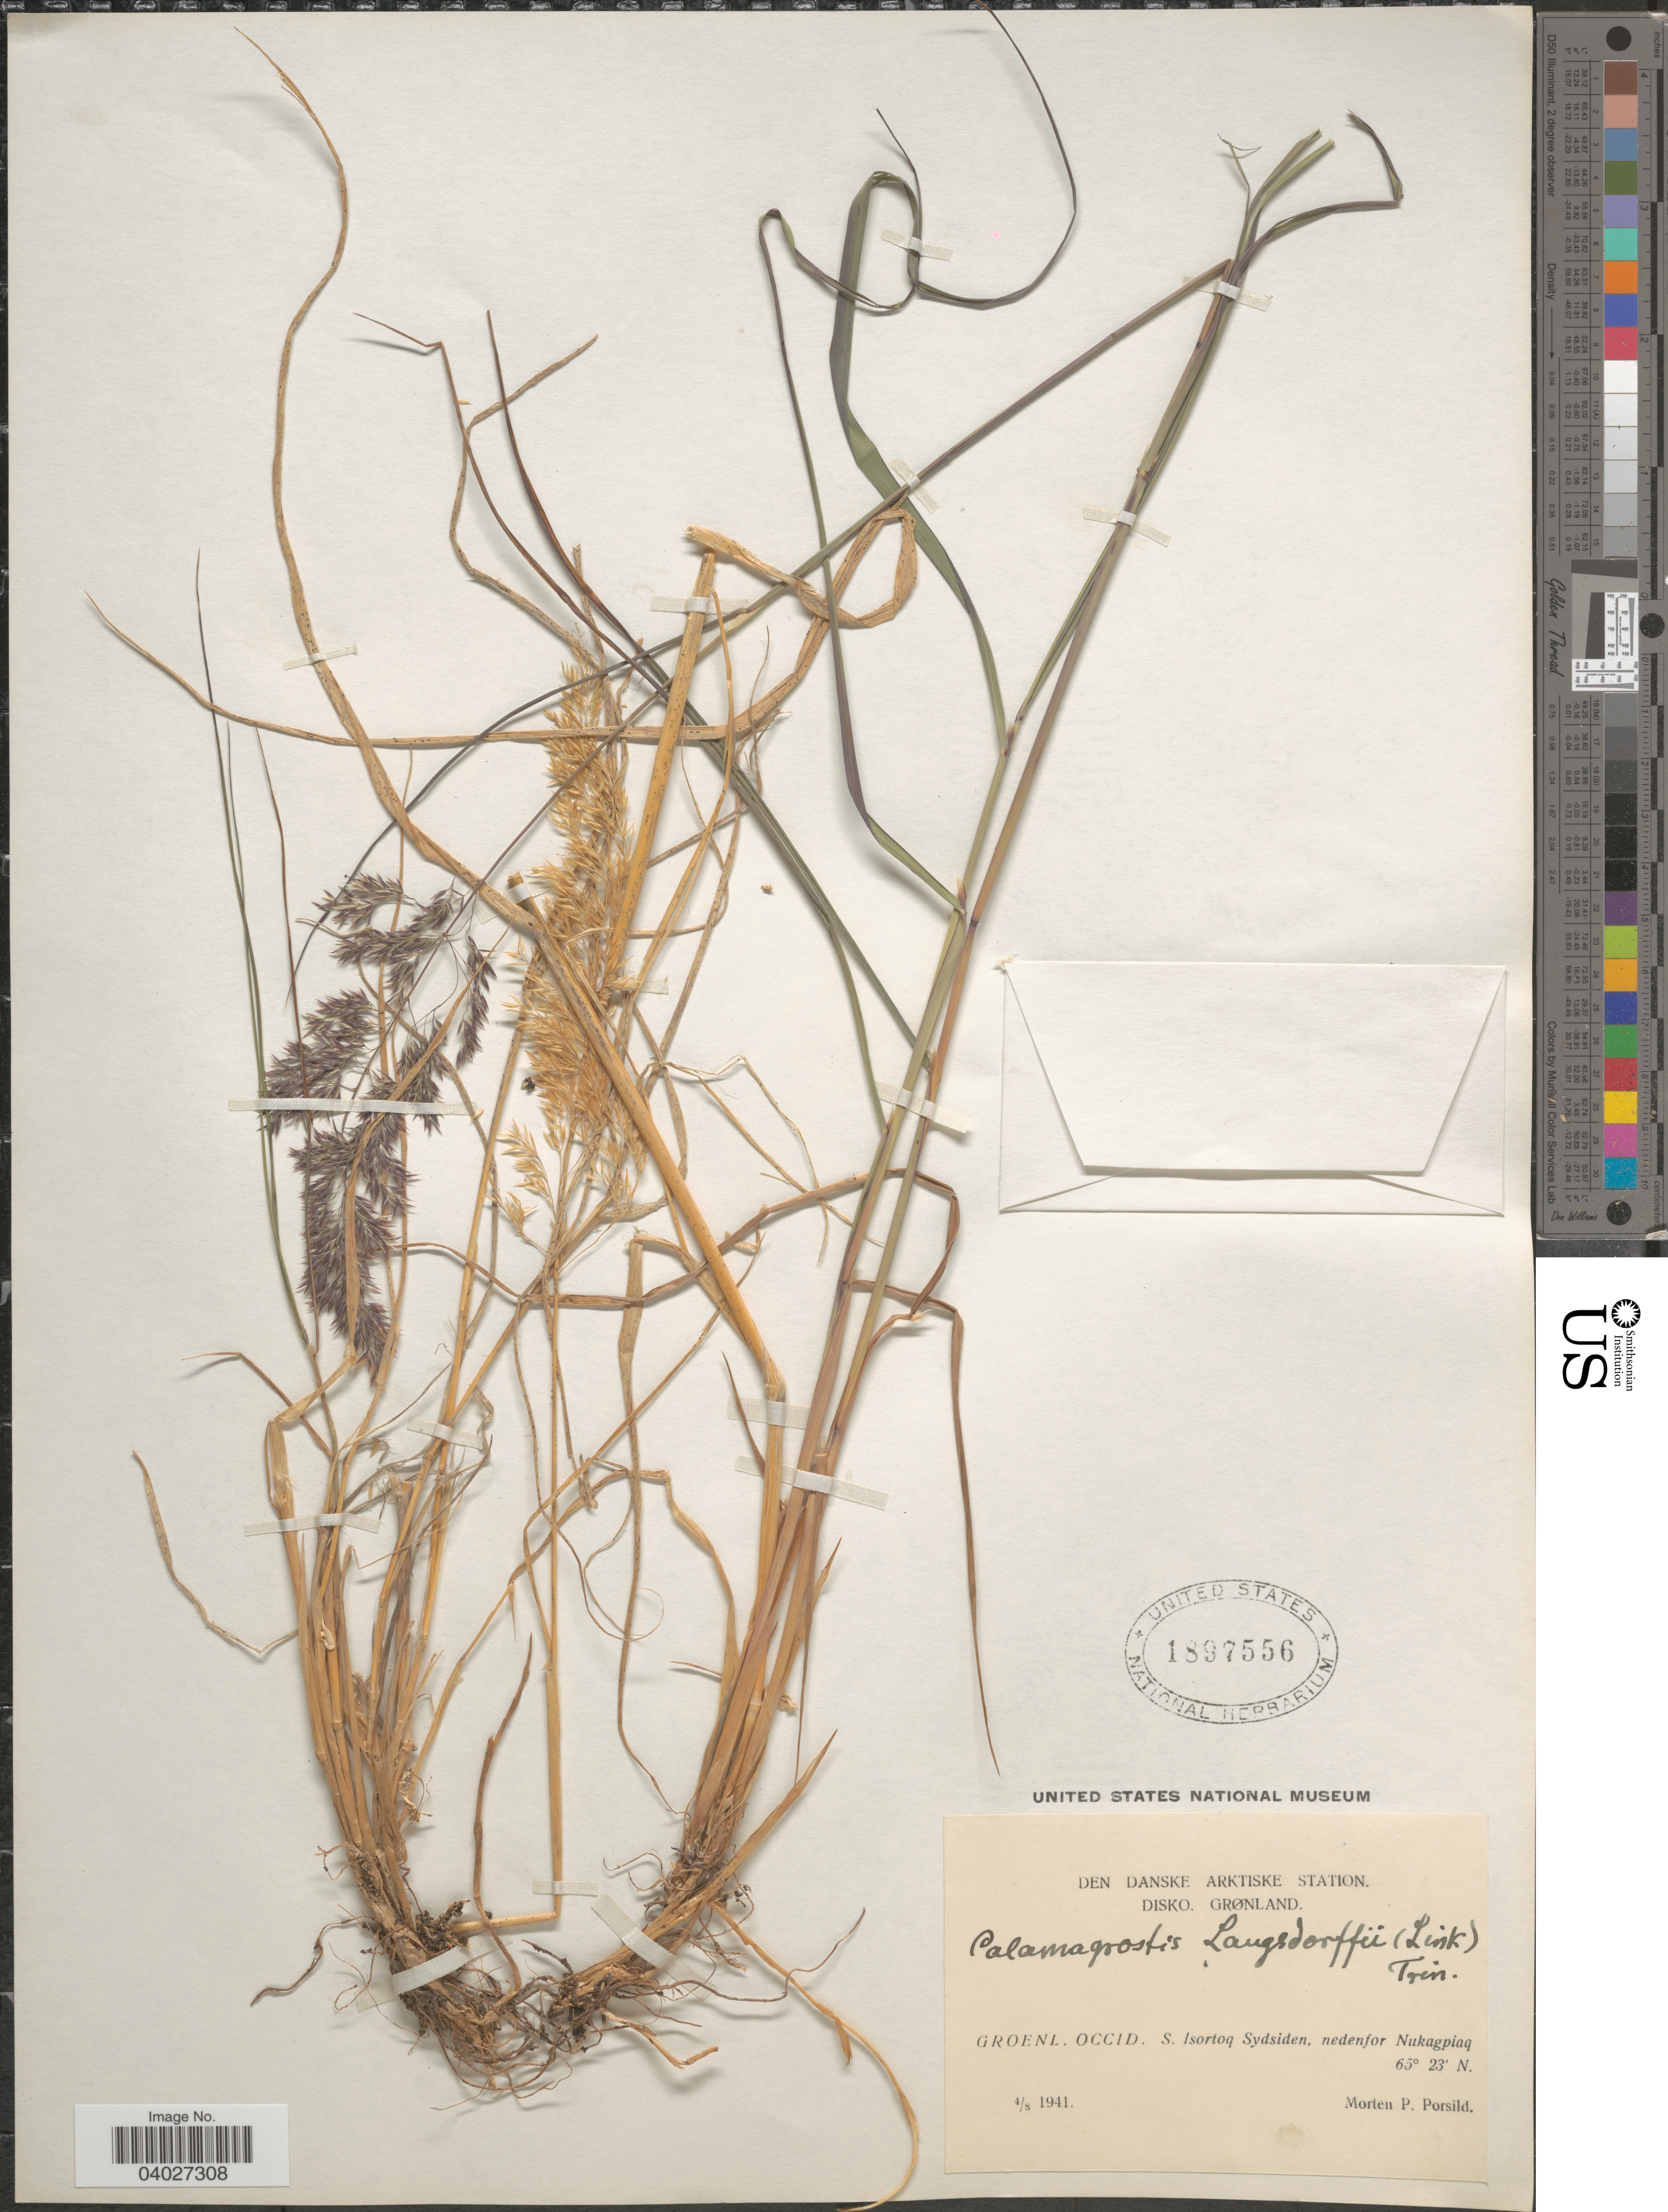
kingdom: Plantae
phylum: Tracheophyta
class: Liliopsida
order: Poales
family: Poaceae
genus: Calamagrostis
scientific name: Calamagrostis canadensis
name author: (Michx.) P. Beauv.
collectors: M. P. Porsild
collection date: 1941-08-04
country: Greenland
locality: Den Danske Arktiske Station. Disko. Grønland. Groenl. Occid. S. Isortoq Sydsiden, nedenfor Nukagpiaq.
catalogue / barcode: US 1897556